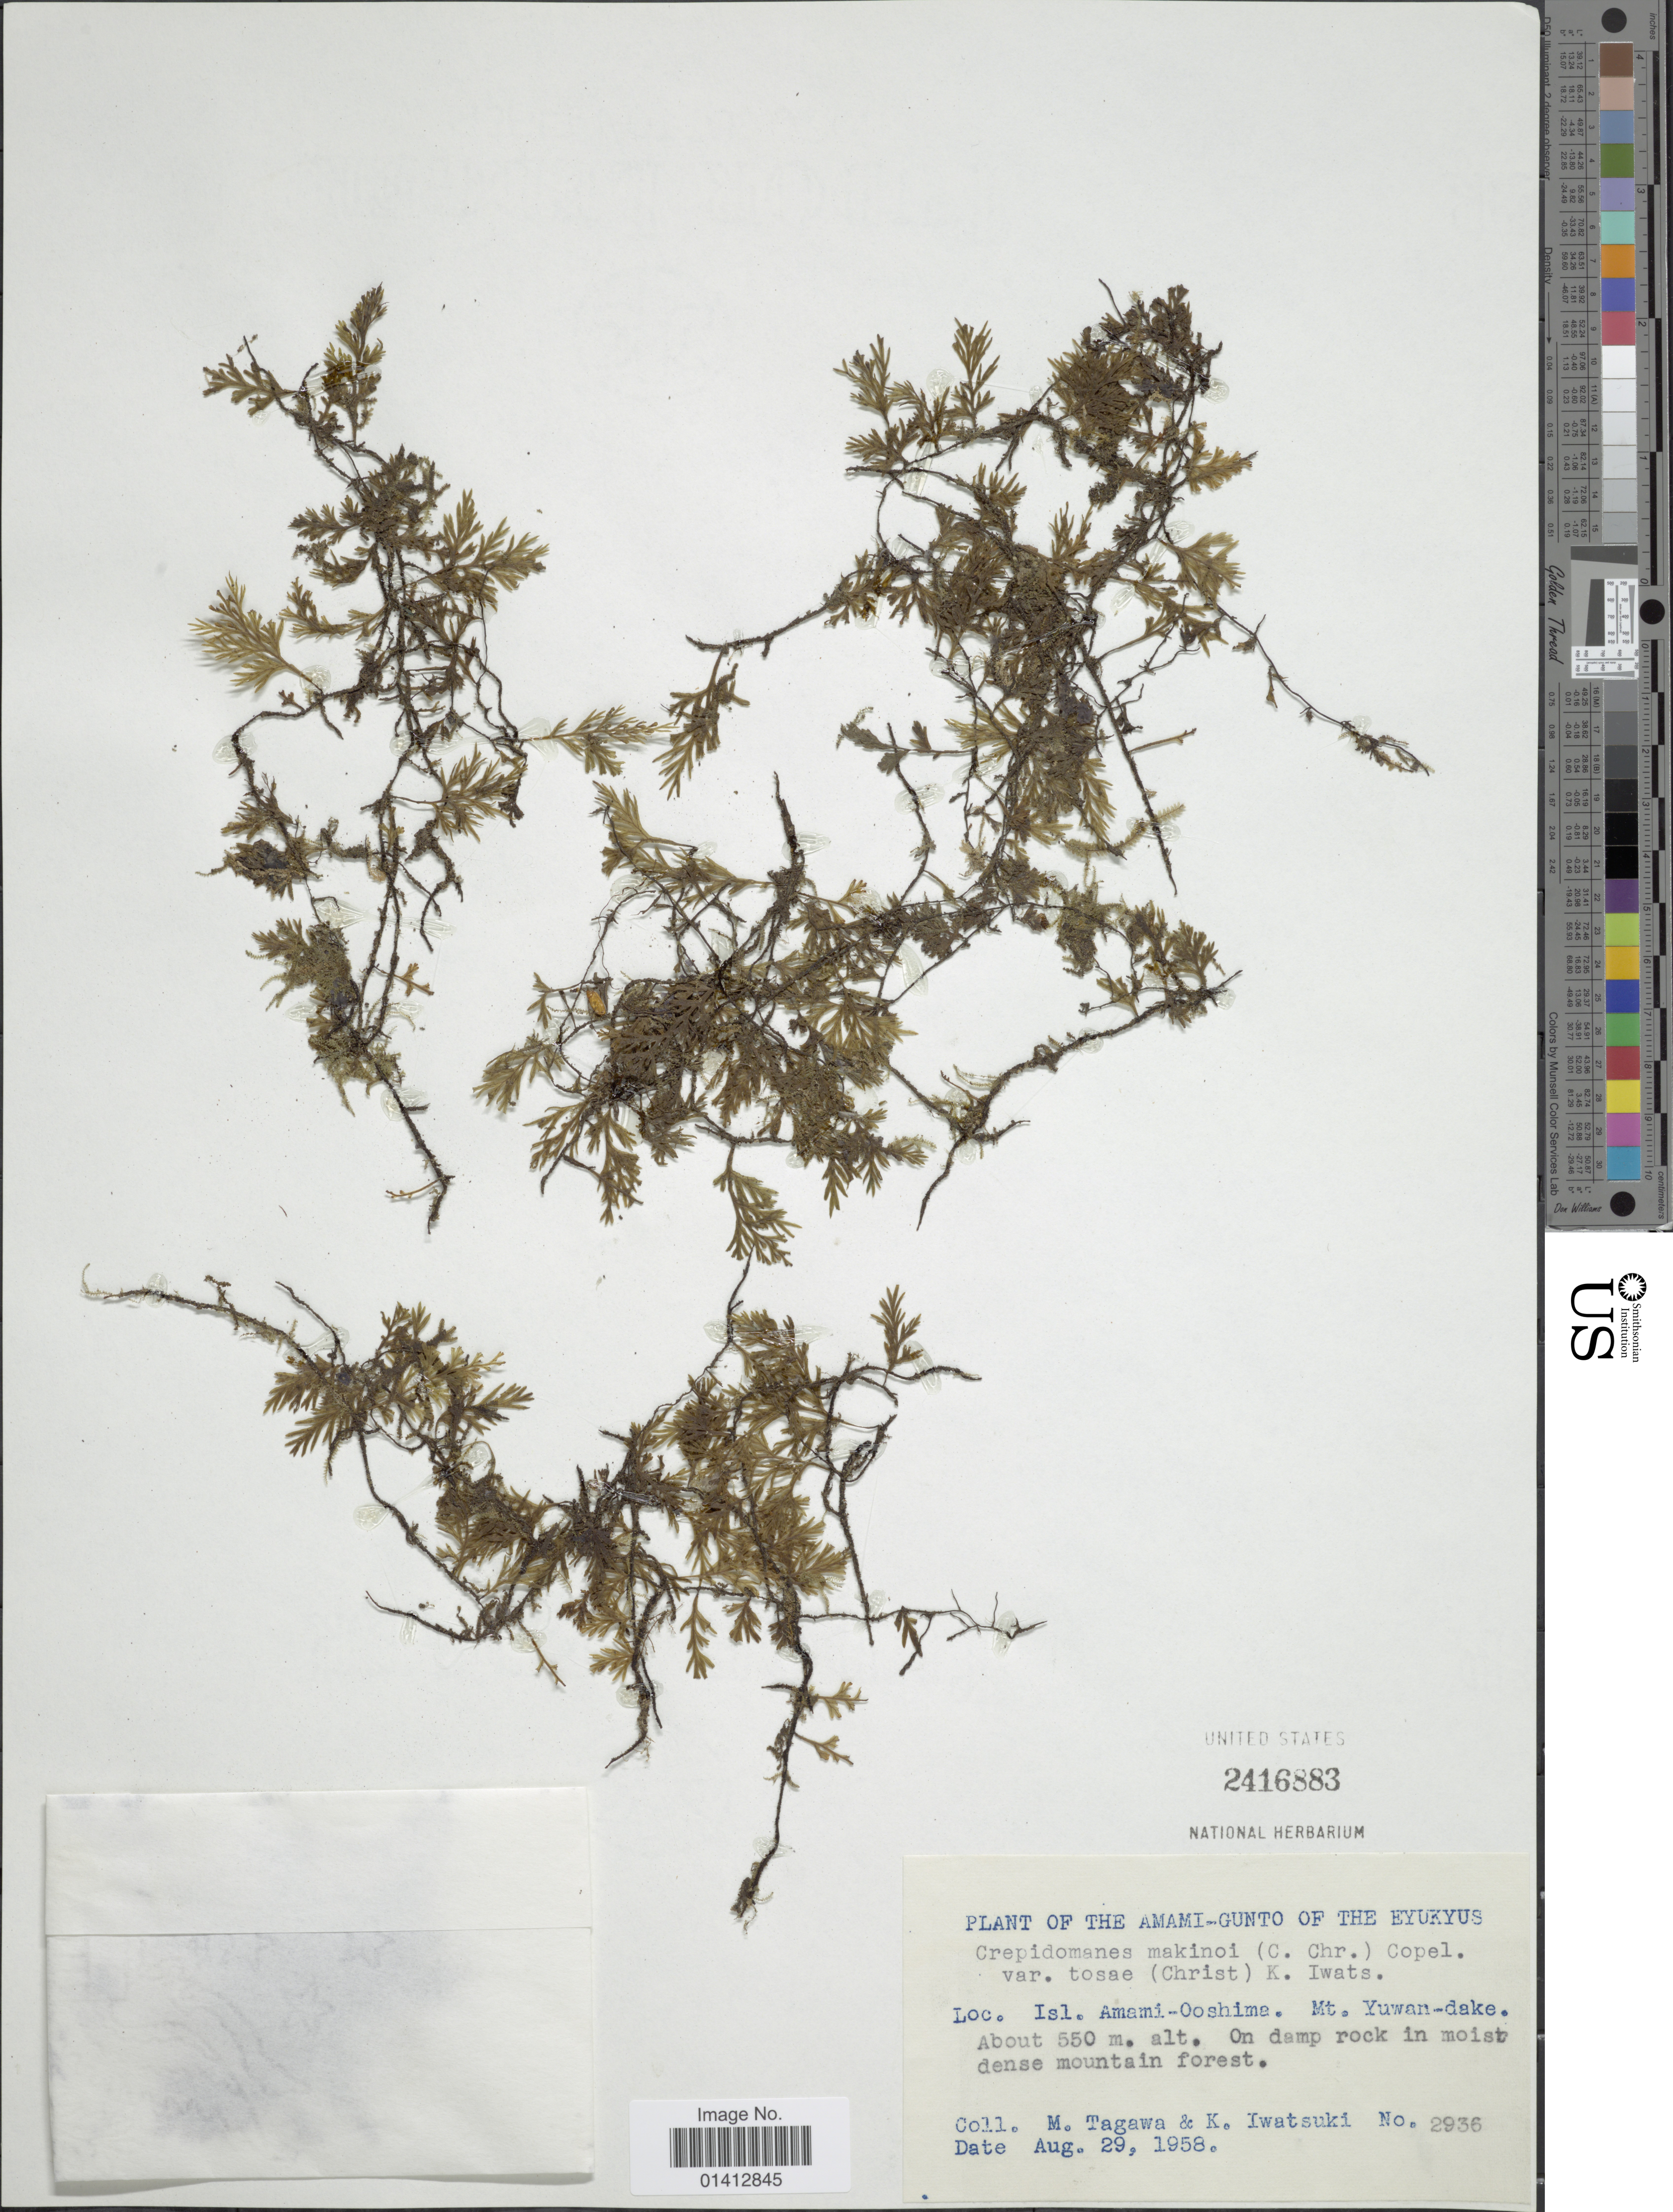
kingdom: Plantae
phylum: Tracheophyta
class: Polypodiopsida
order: Hymenophyllales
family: Hymenophyllaceae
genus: Crepidomanes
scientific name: Crepidomanes makinoi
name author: (C. Chr.) Copel.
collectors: M. Tagawa & K. Iwatsuki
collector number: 2936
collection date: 1958-08-29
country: Japan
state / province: Okinawa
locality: Isl Amami-Ooshima Mt Yuwan-dake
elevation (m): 550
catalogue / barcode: US 2416883